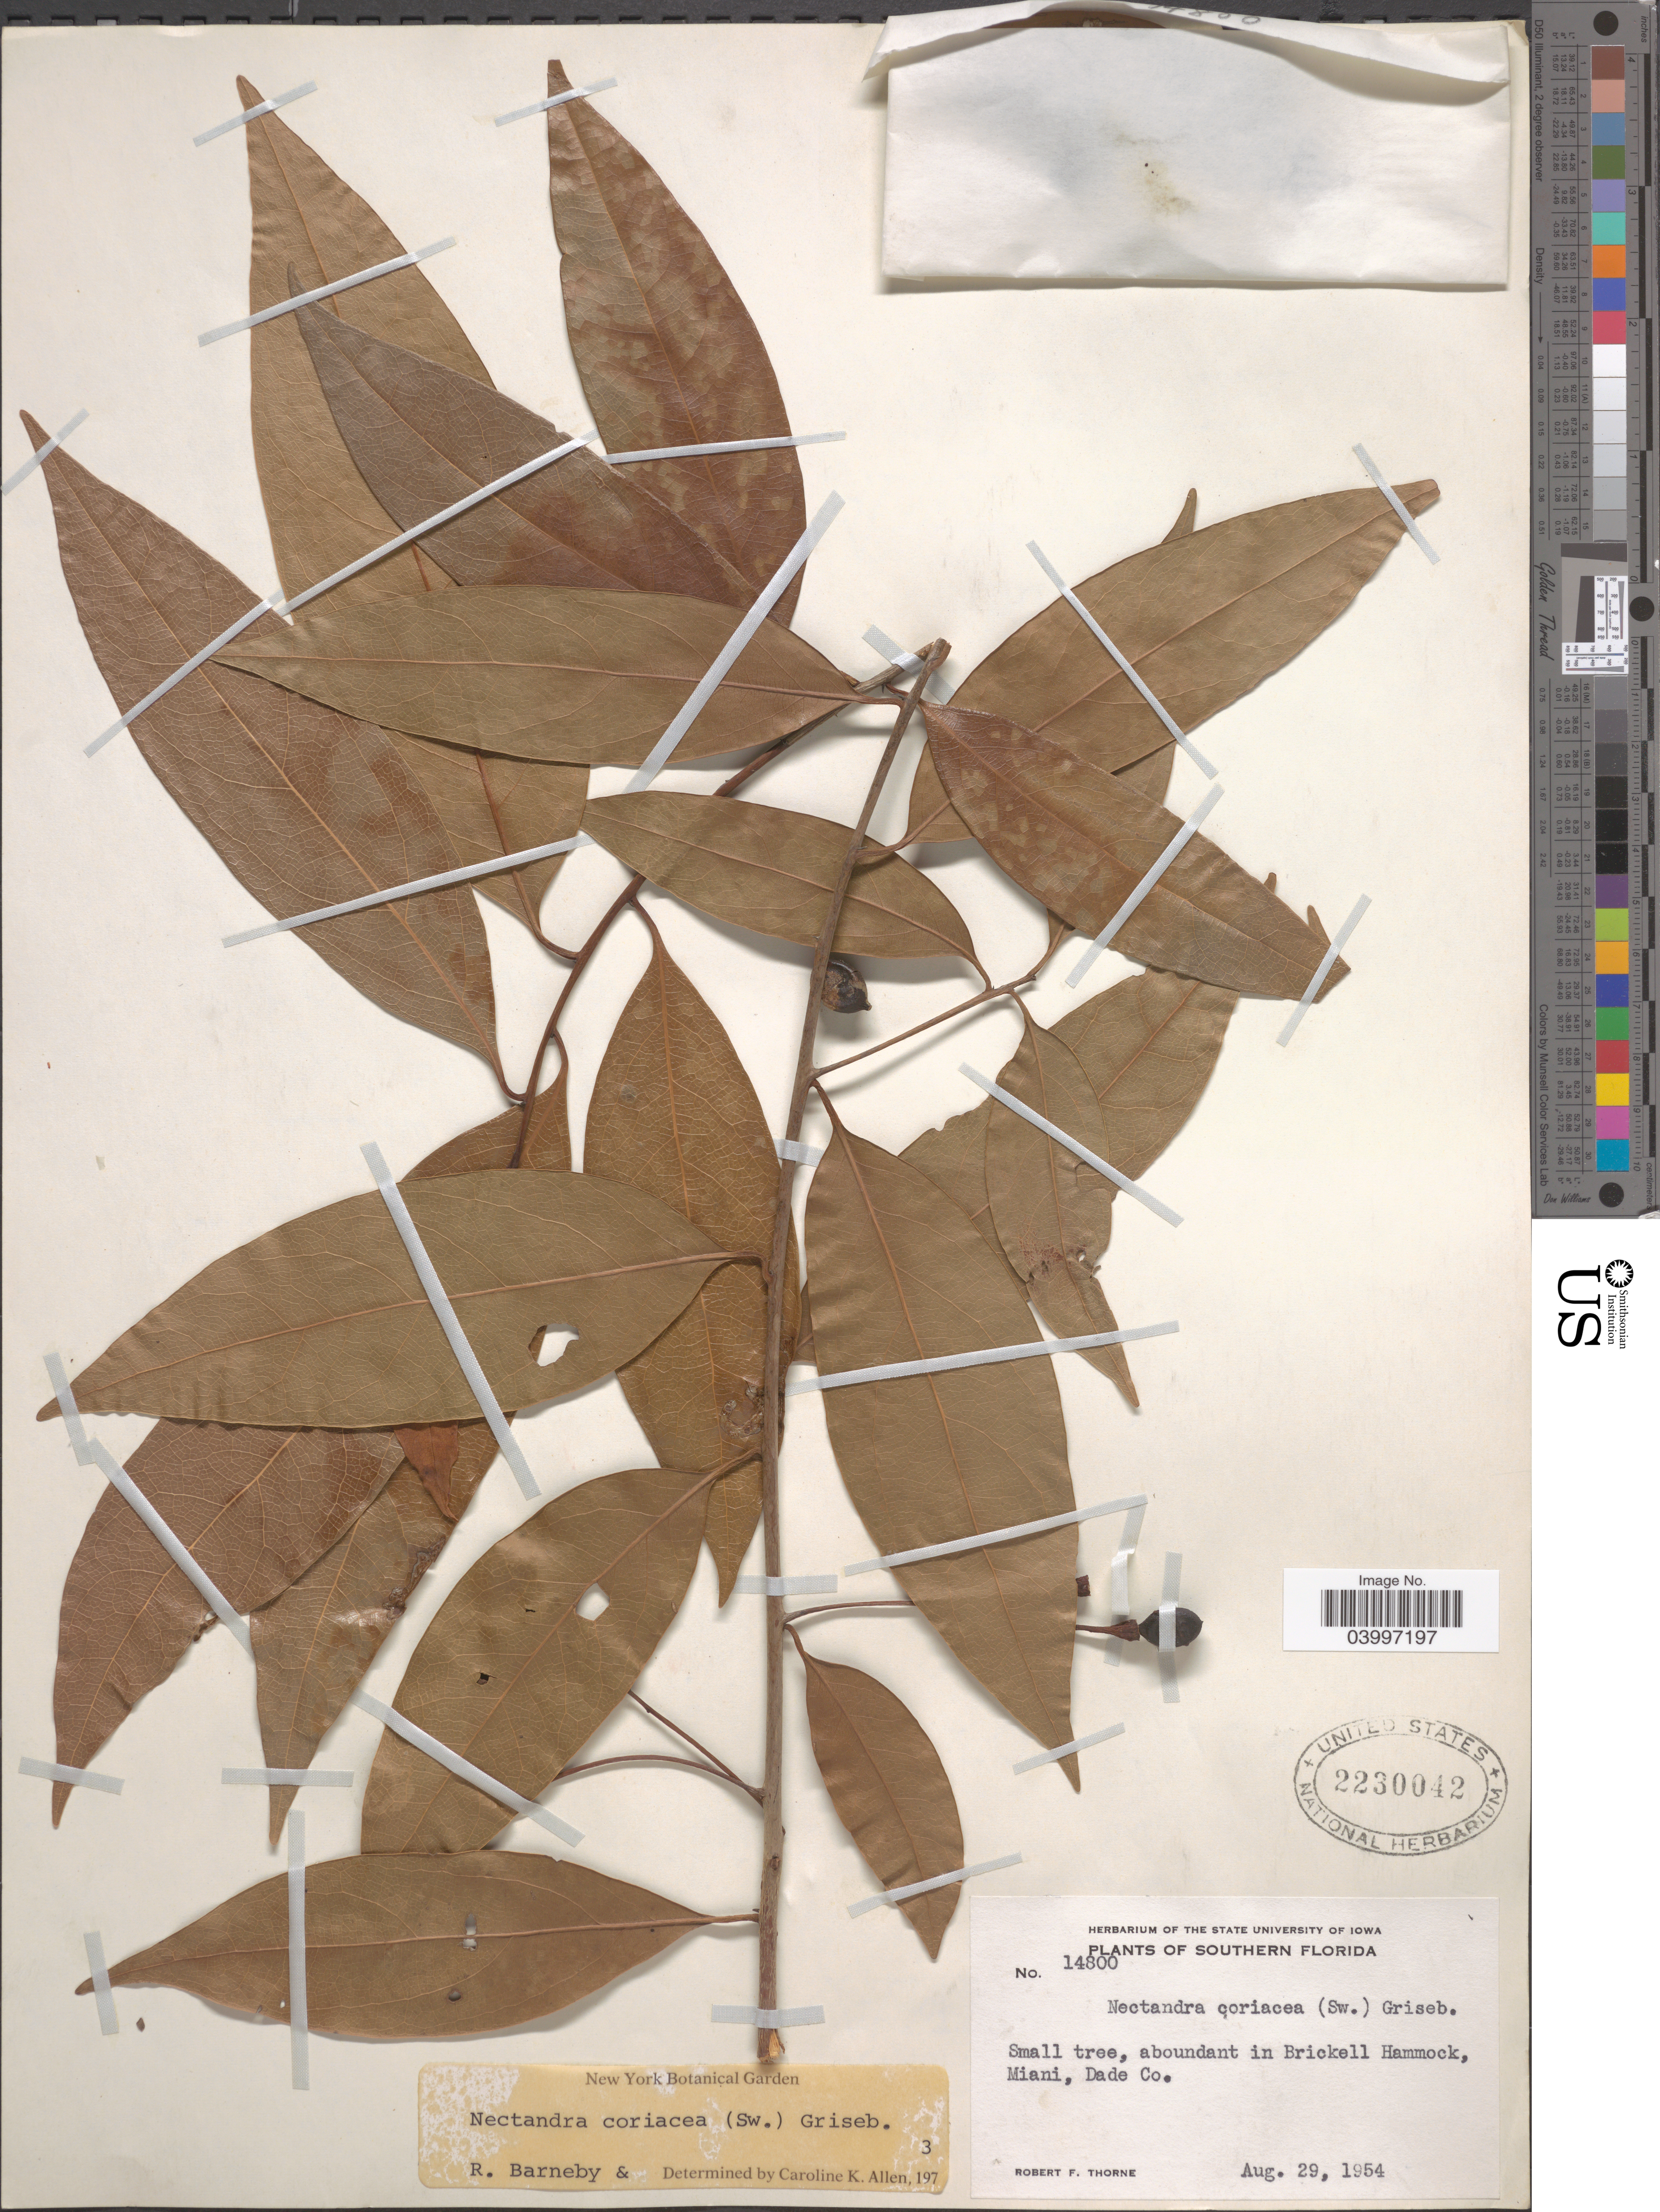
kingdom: Plantae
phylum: Tracheophyta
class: Magnoliopsida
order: Laurales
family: Lauraceae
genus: Nectandra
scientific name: Nectandra coriacea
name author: (Sw.) Griseb.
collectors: R. F. Thorne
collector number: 14800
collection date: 1954-08-29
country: United States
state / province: Florida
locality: Southern Florida. In Brickell Hammock, Miani, Dade Co.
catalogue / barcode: US 2230042